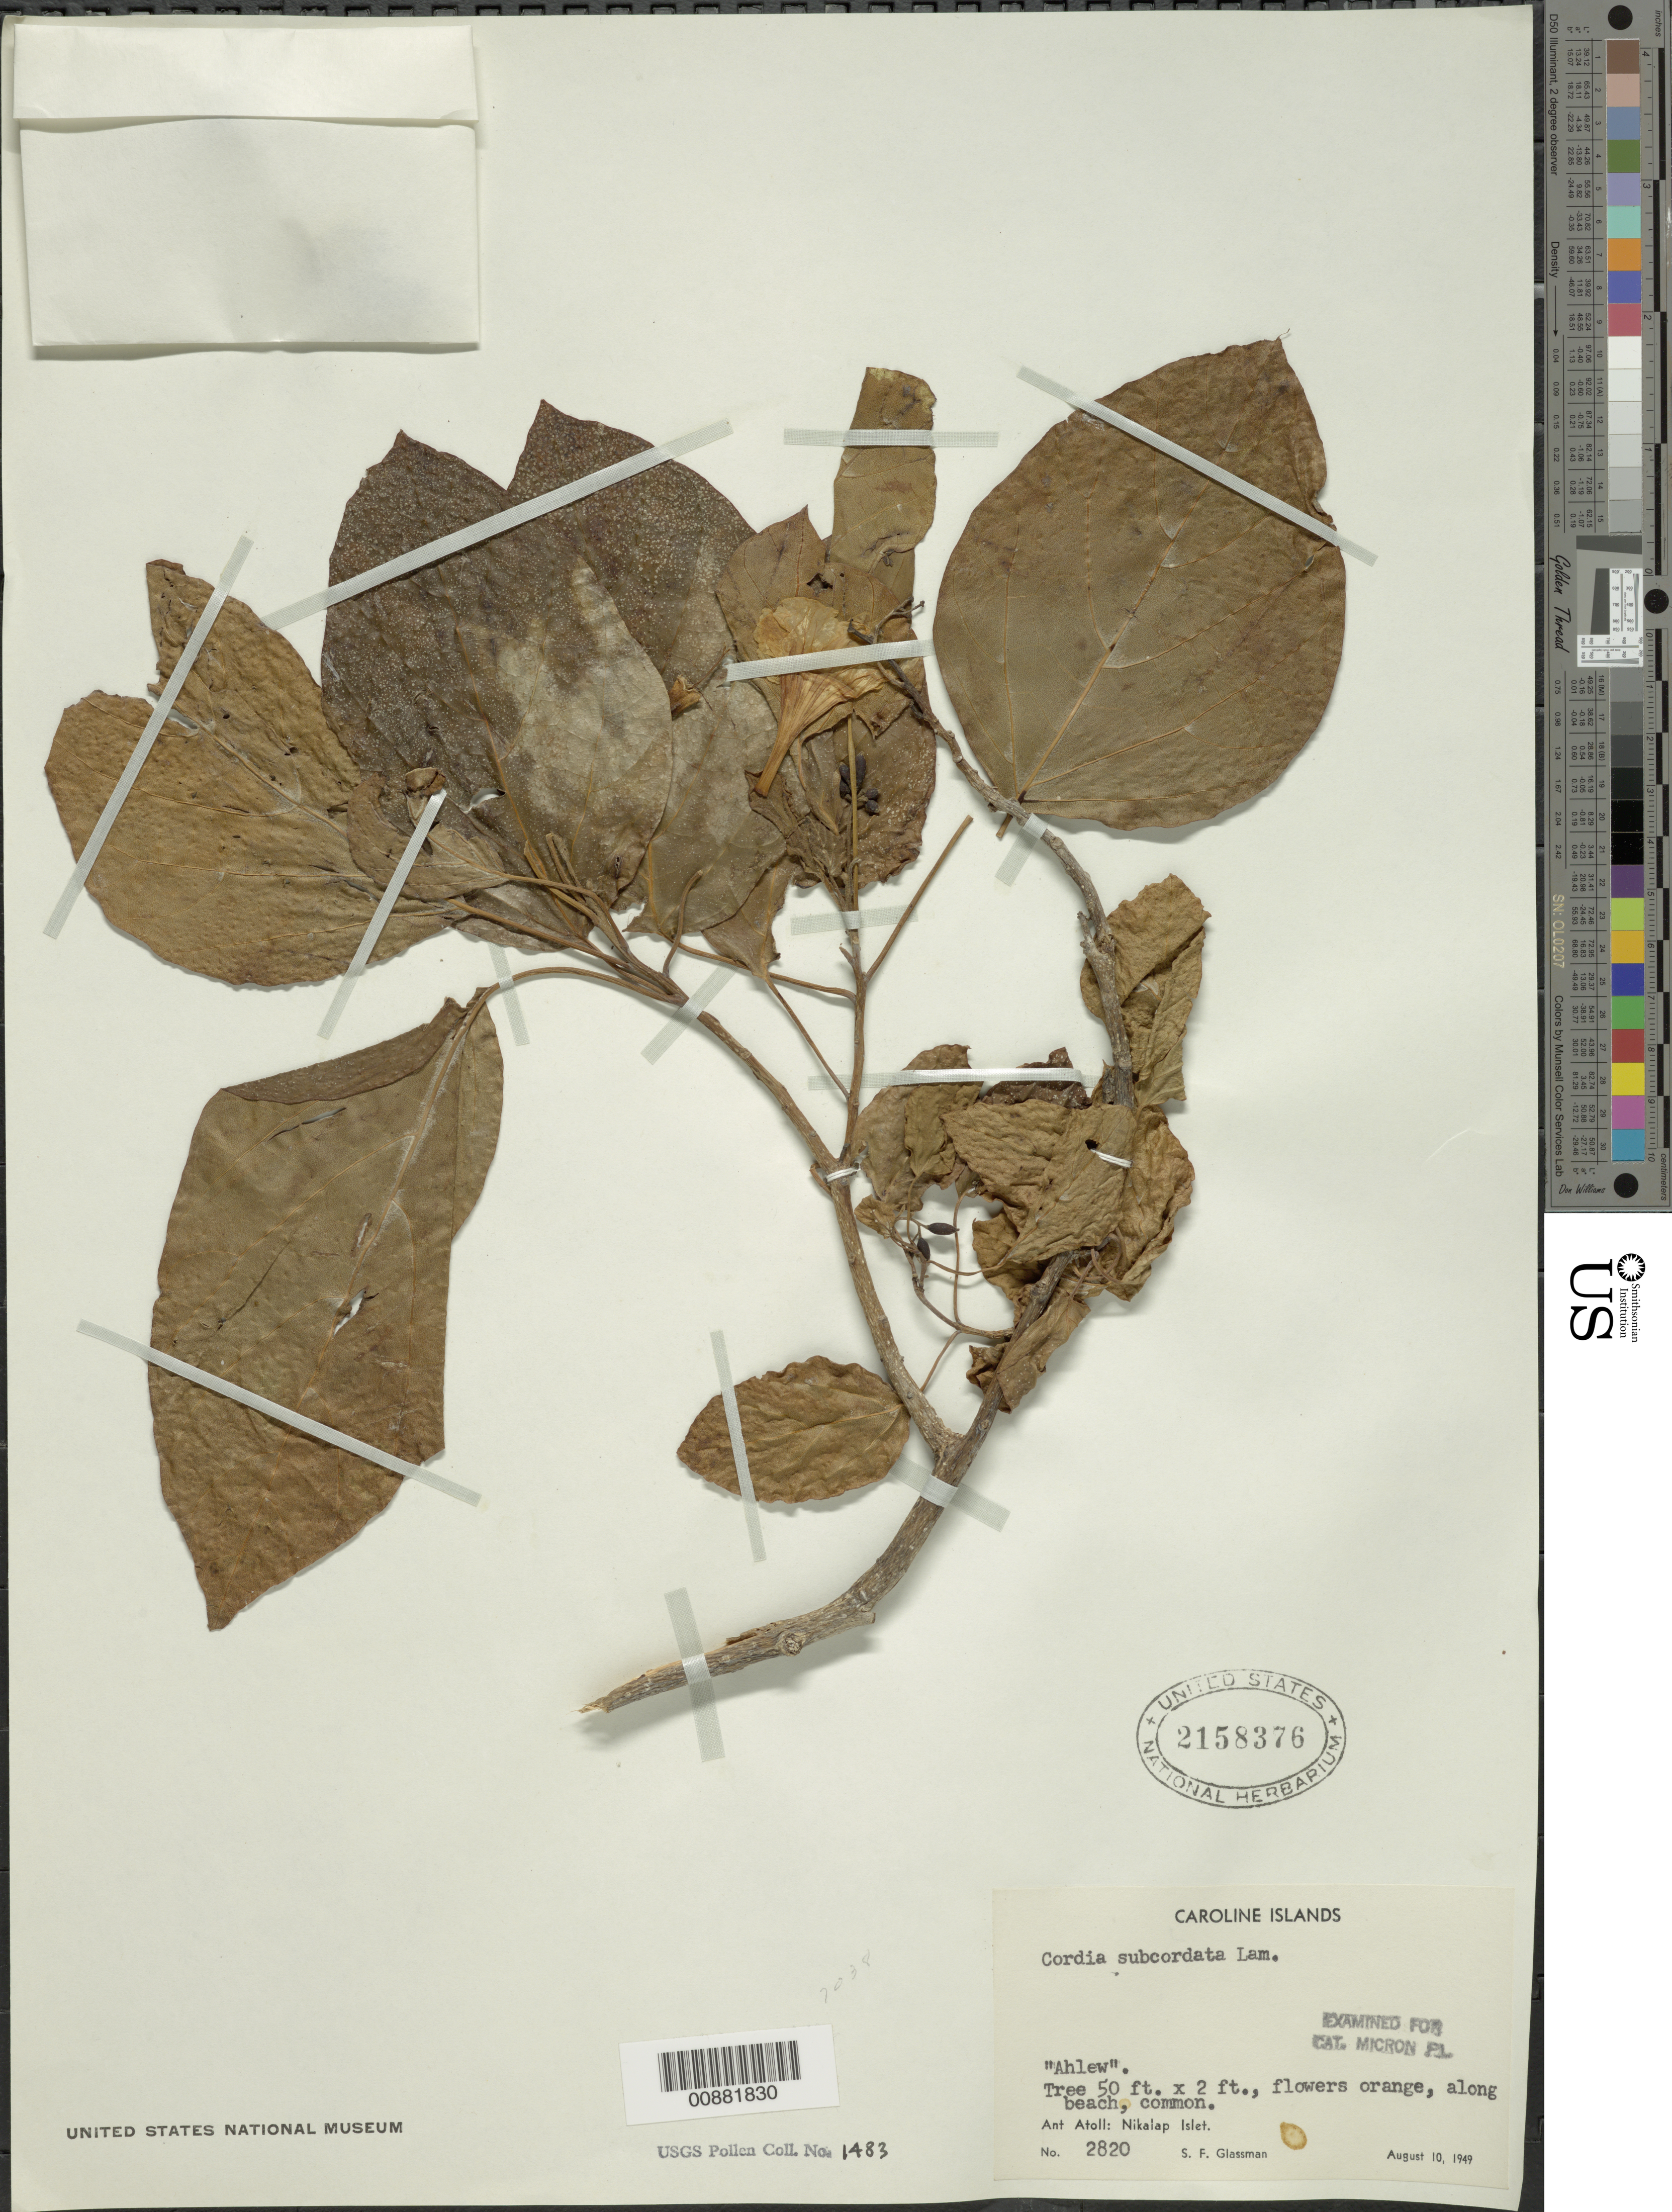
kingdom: Plantae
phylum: Tracheophyta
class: Magnoliopsida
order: Boraginales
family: Cordiaceae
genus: Cordia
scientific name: Cordia subcordata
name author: Lam.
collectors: S. F. Glassman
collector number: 2820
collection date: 1949-08-10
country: Micronesia, Federated States of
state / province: Pohnpei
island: Ant Atoll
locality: Nikalap Islet. Along beach.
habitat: along beach.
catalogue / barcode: US 2158376